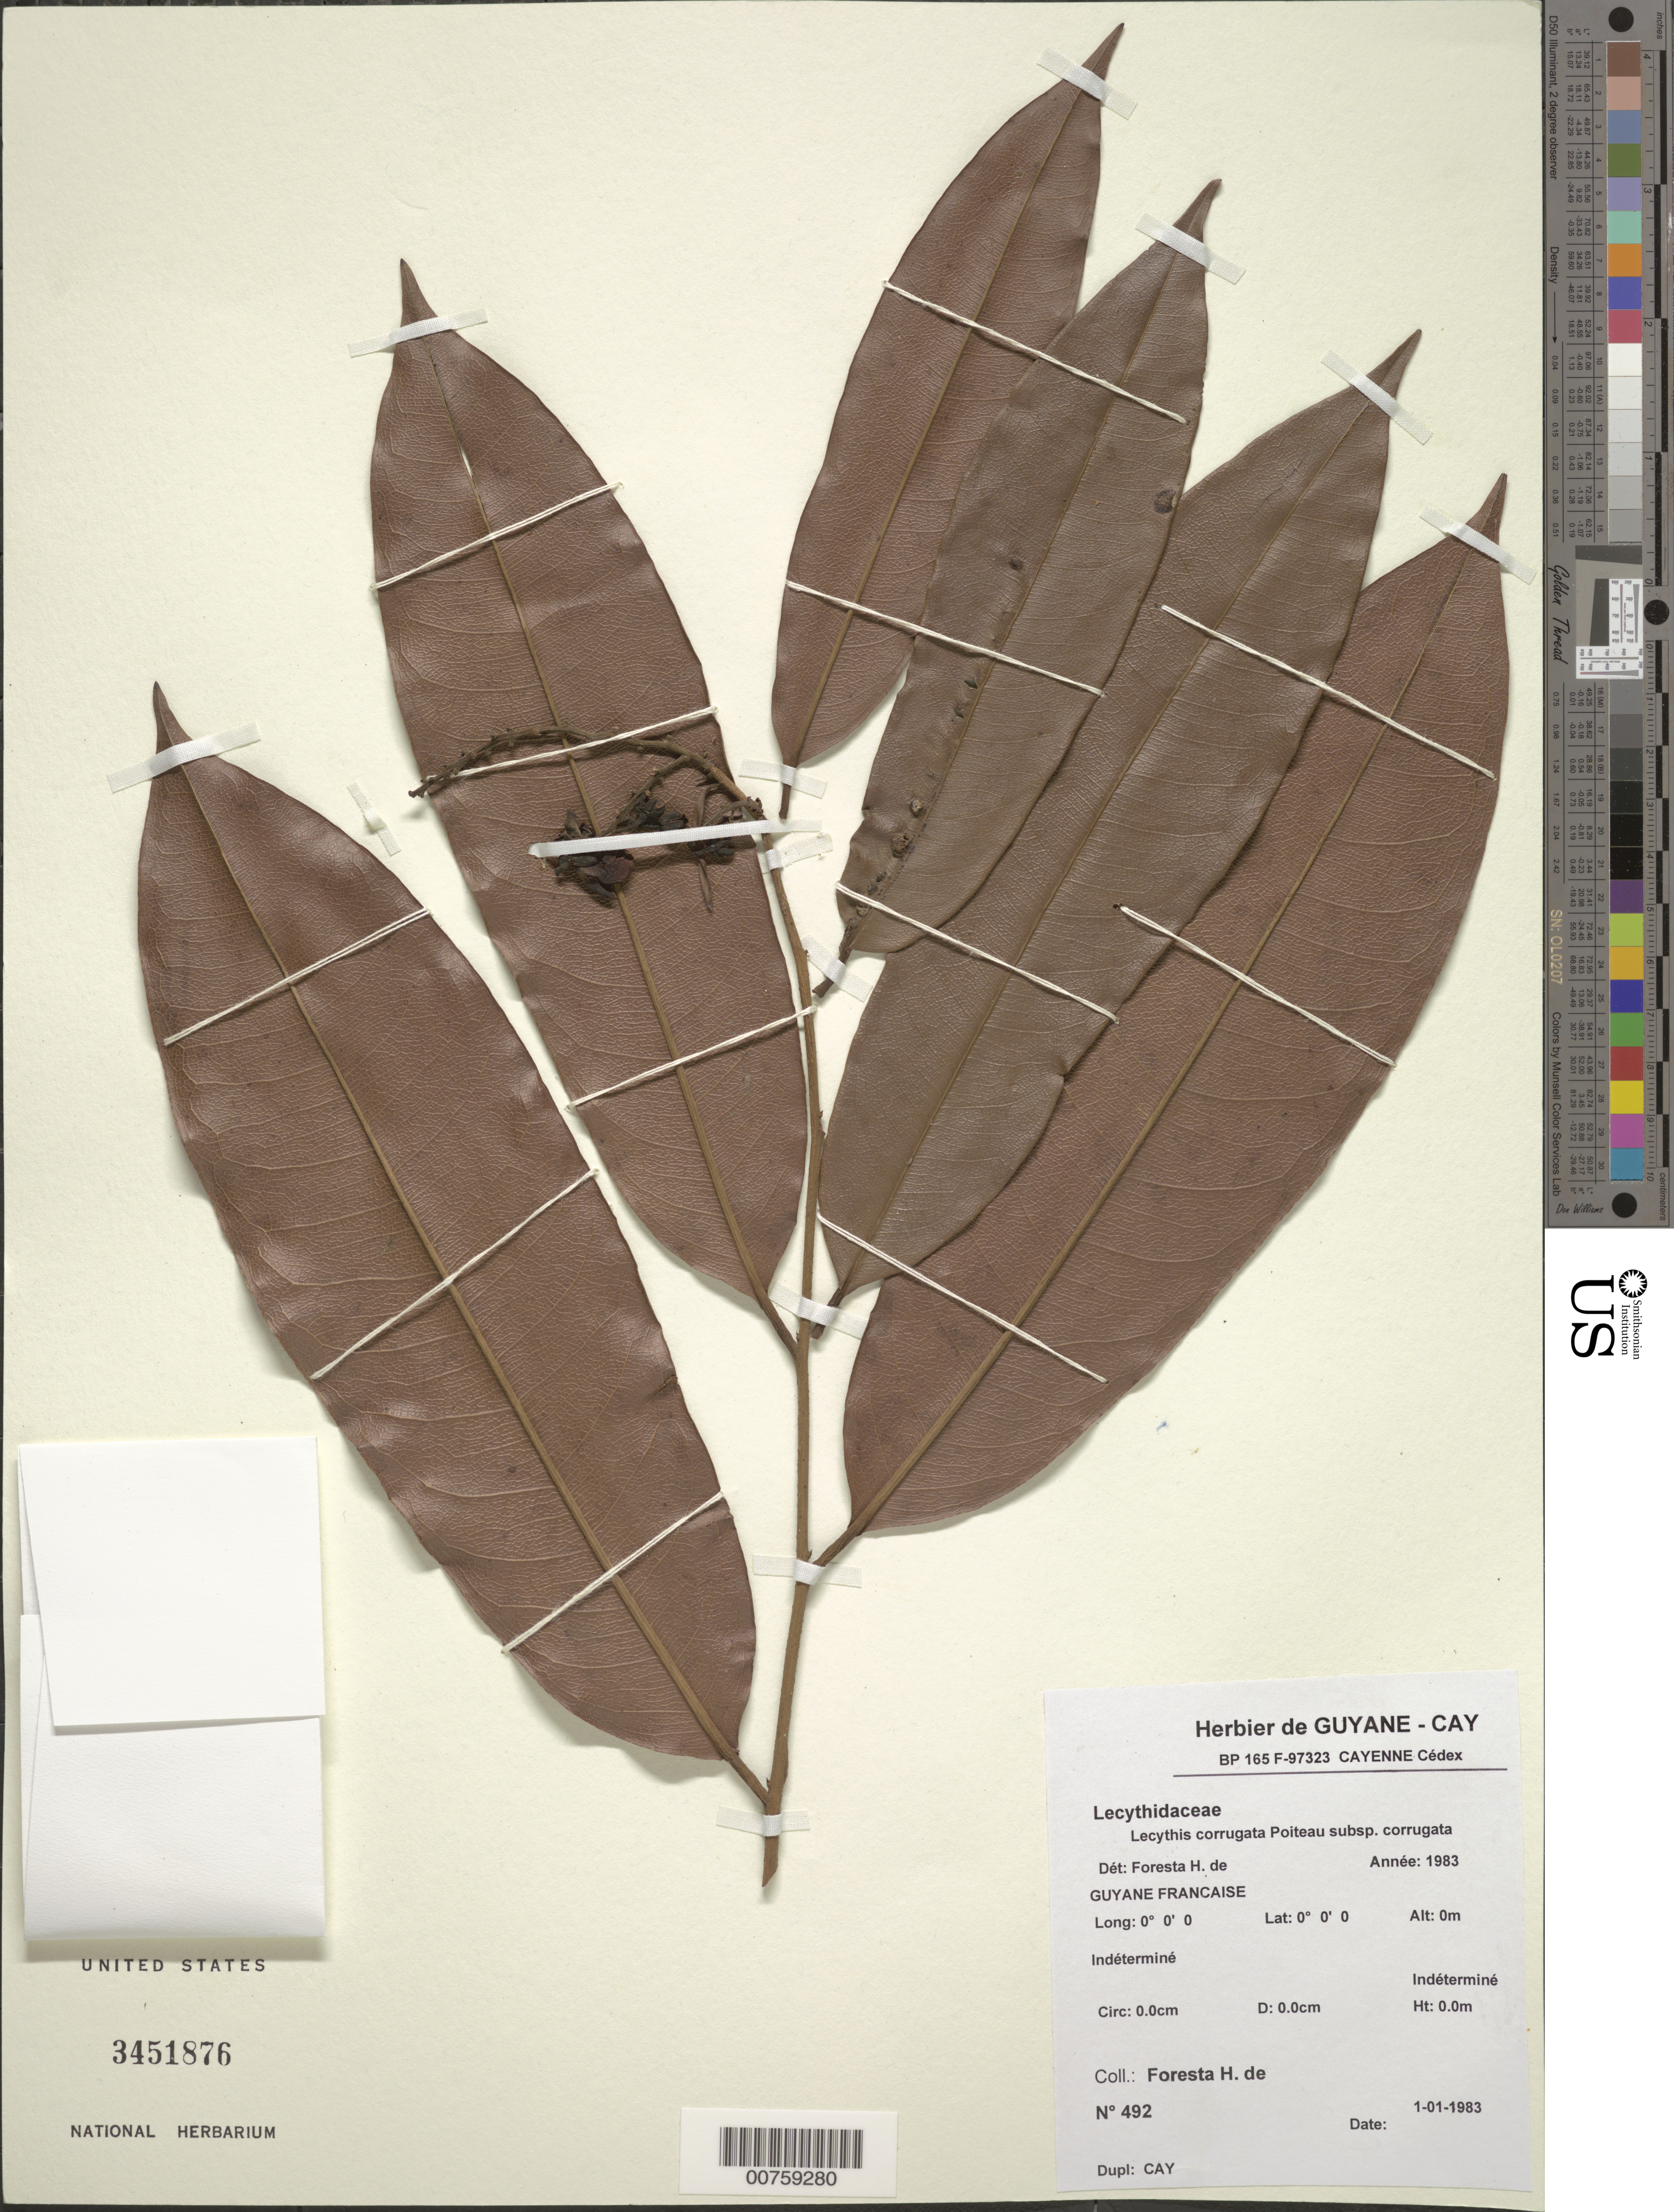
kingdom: Plantae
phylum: Tracheophyta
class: Magnoliopsida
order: Ericales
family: Lecythidaceae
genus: Lecythis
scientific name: Lecythis corrugata subsp. corrugata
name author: Poit.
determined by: de Foresta, H.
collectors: H. de Foresta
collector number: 492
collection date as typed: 1-Jan-83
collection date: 1983-01-01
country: French Guiana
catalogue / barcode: US 3451876